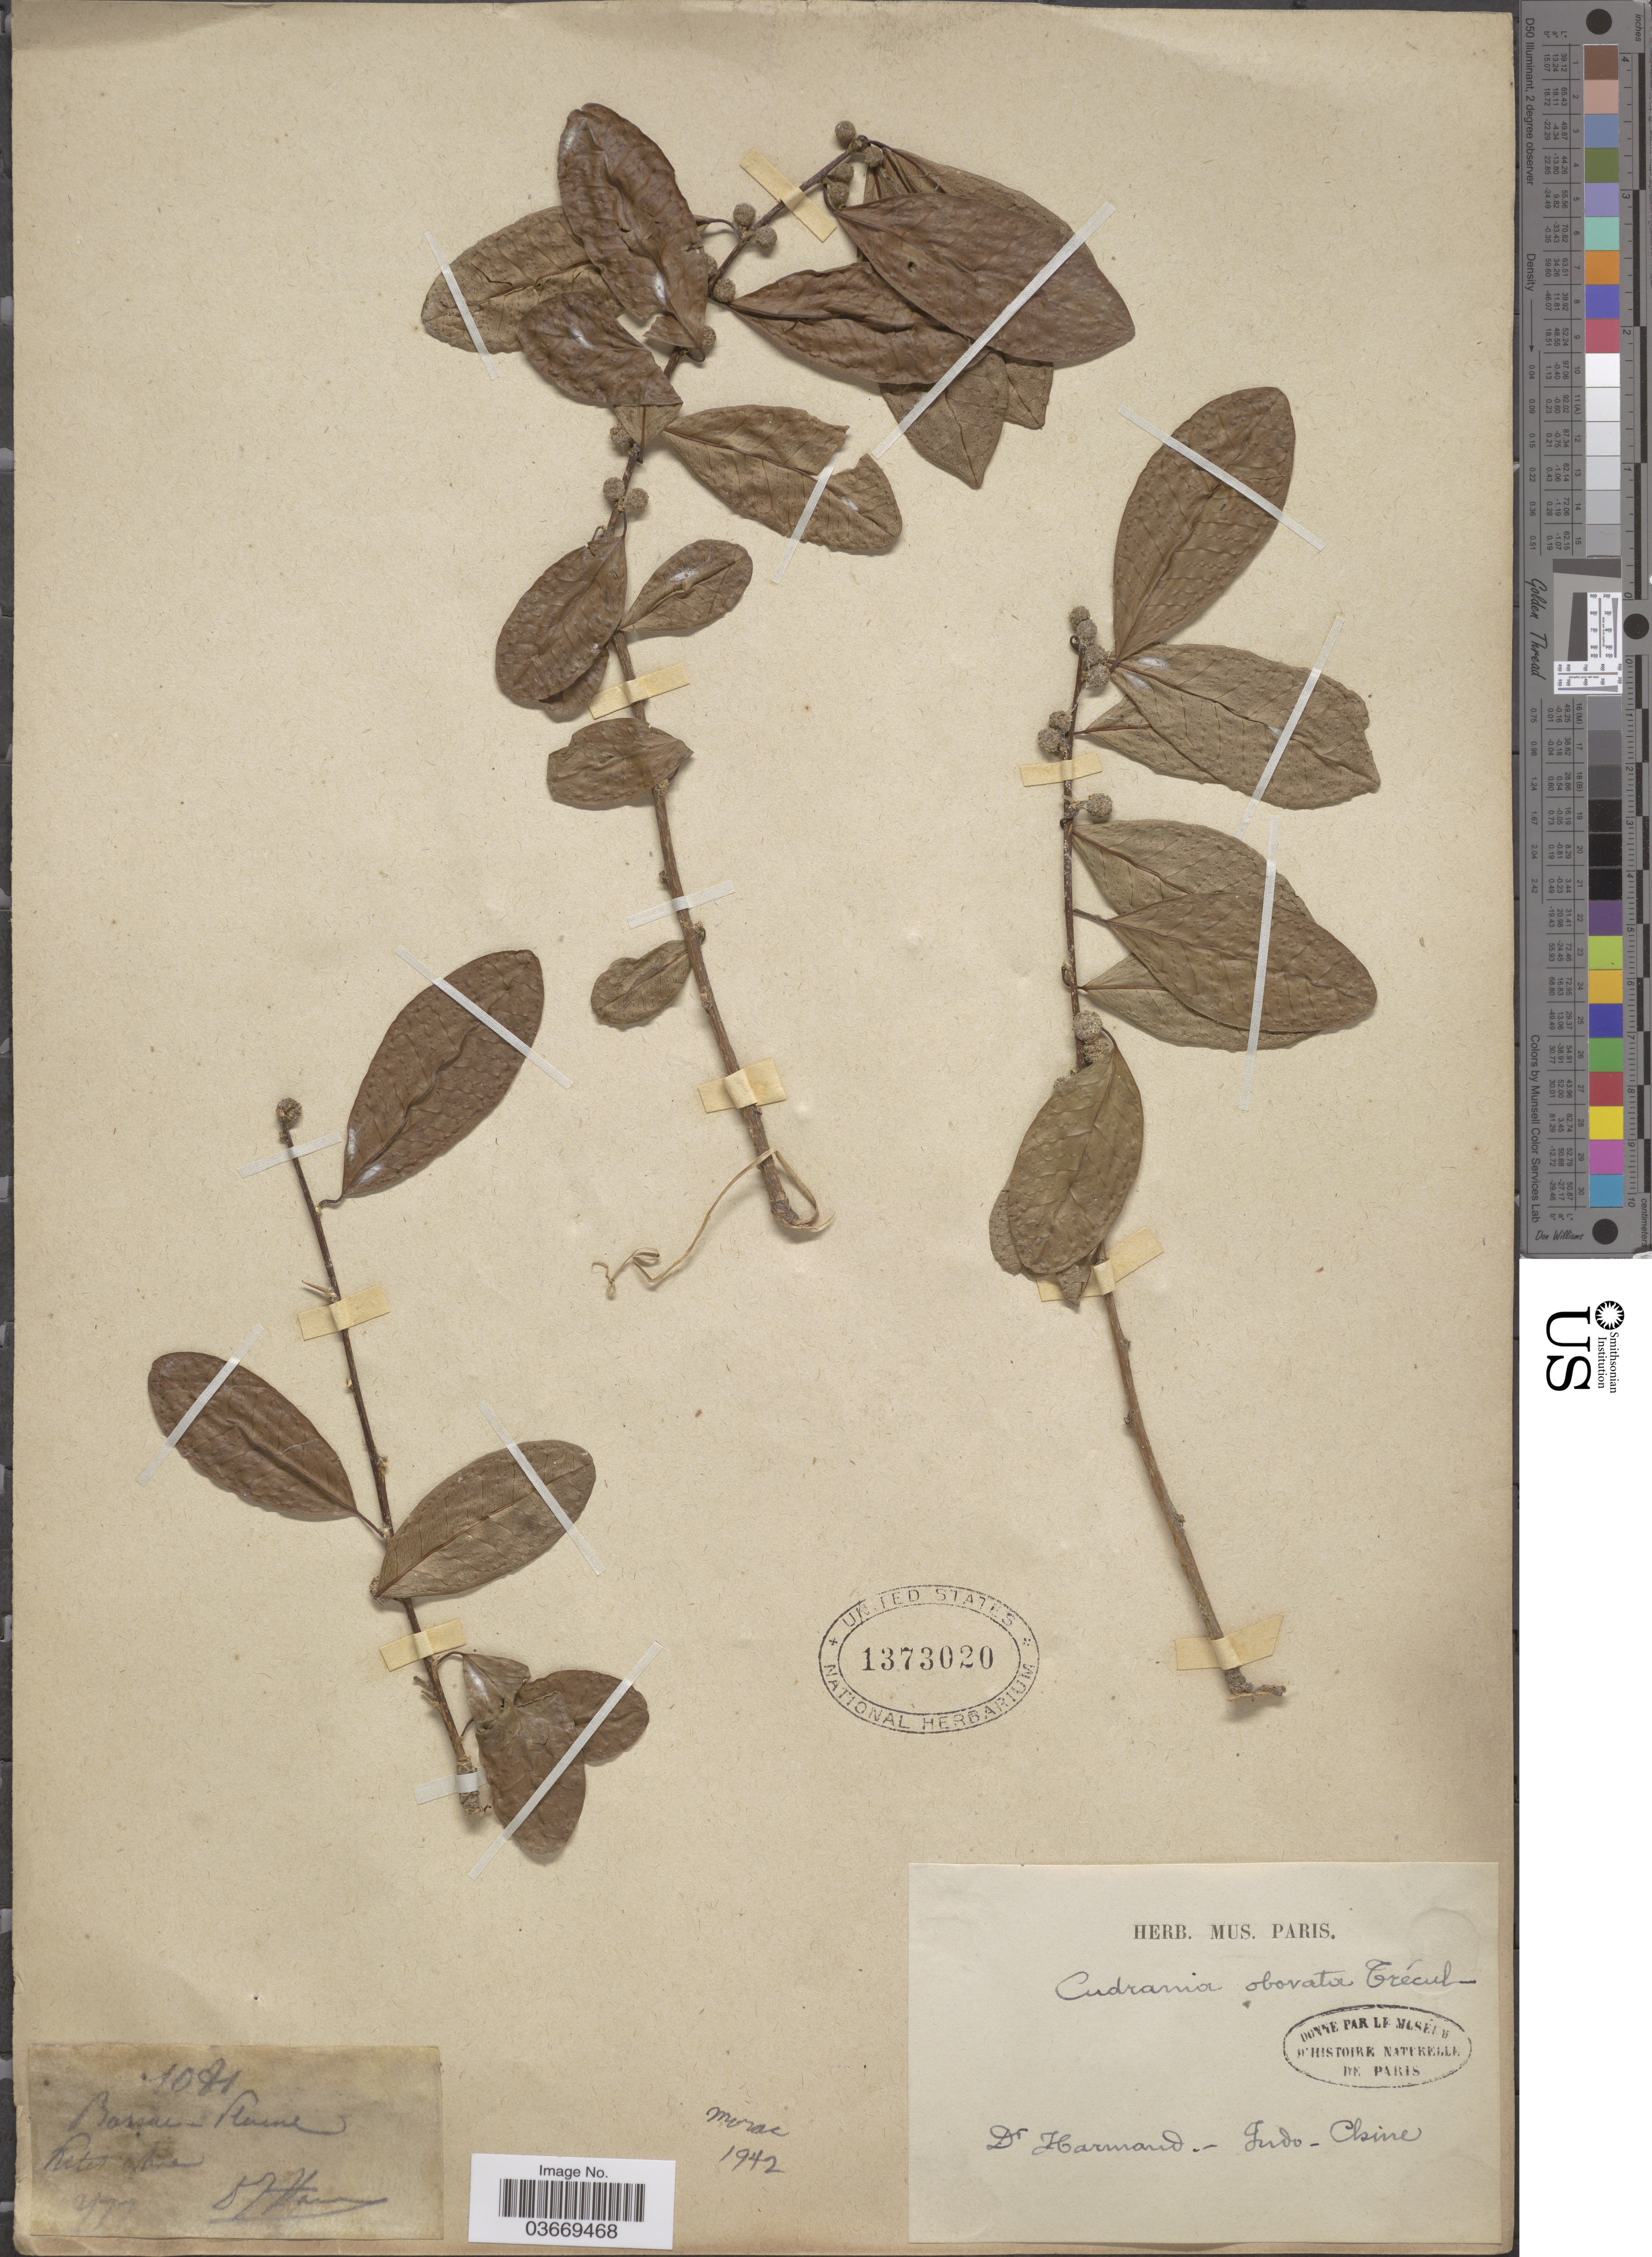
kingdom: Plantae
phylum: Tracheophyta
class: Magnoliopsida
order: Rosales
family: Moraceae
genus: Maclura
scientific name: Maclura cochinchinensis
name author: (Lour.) Corner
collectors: Harmand, --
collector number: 1081*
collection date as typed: Transcribed d/m/y: /2/77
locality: Indo-Chine.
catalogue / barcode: US 1373020